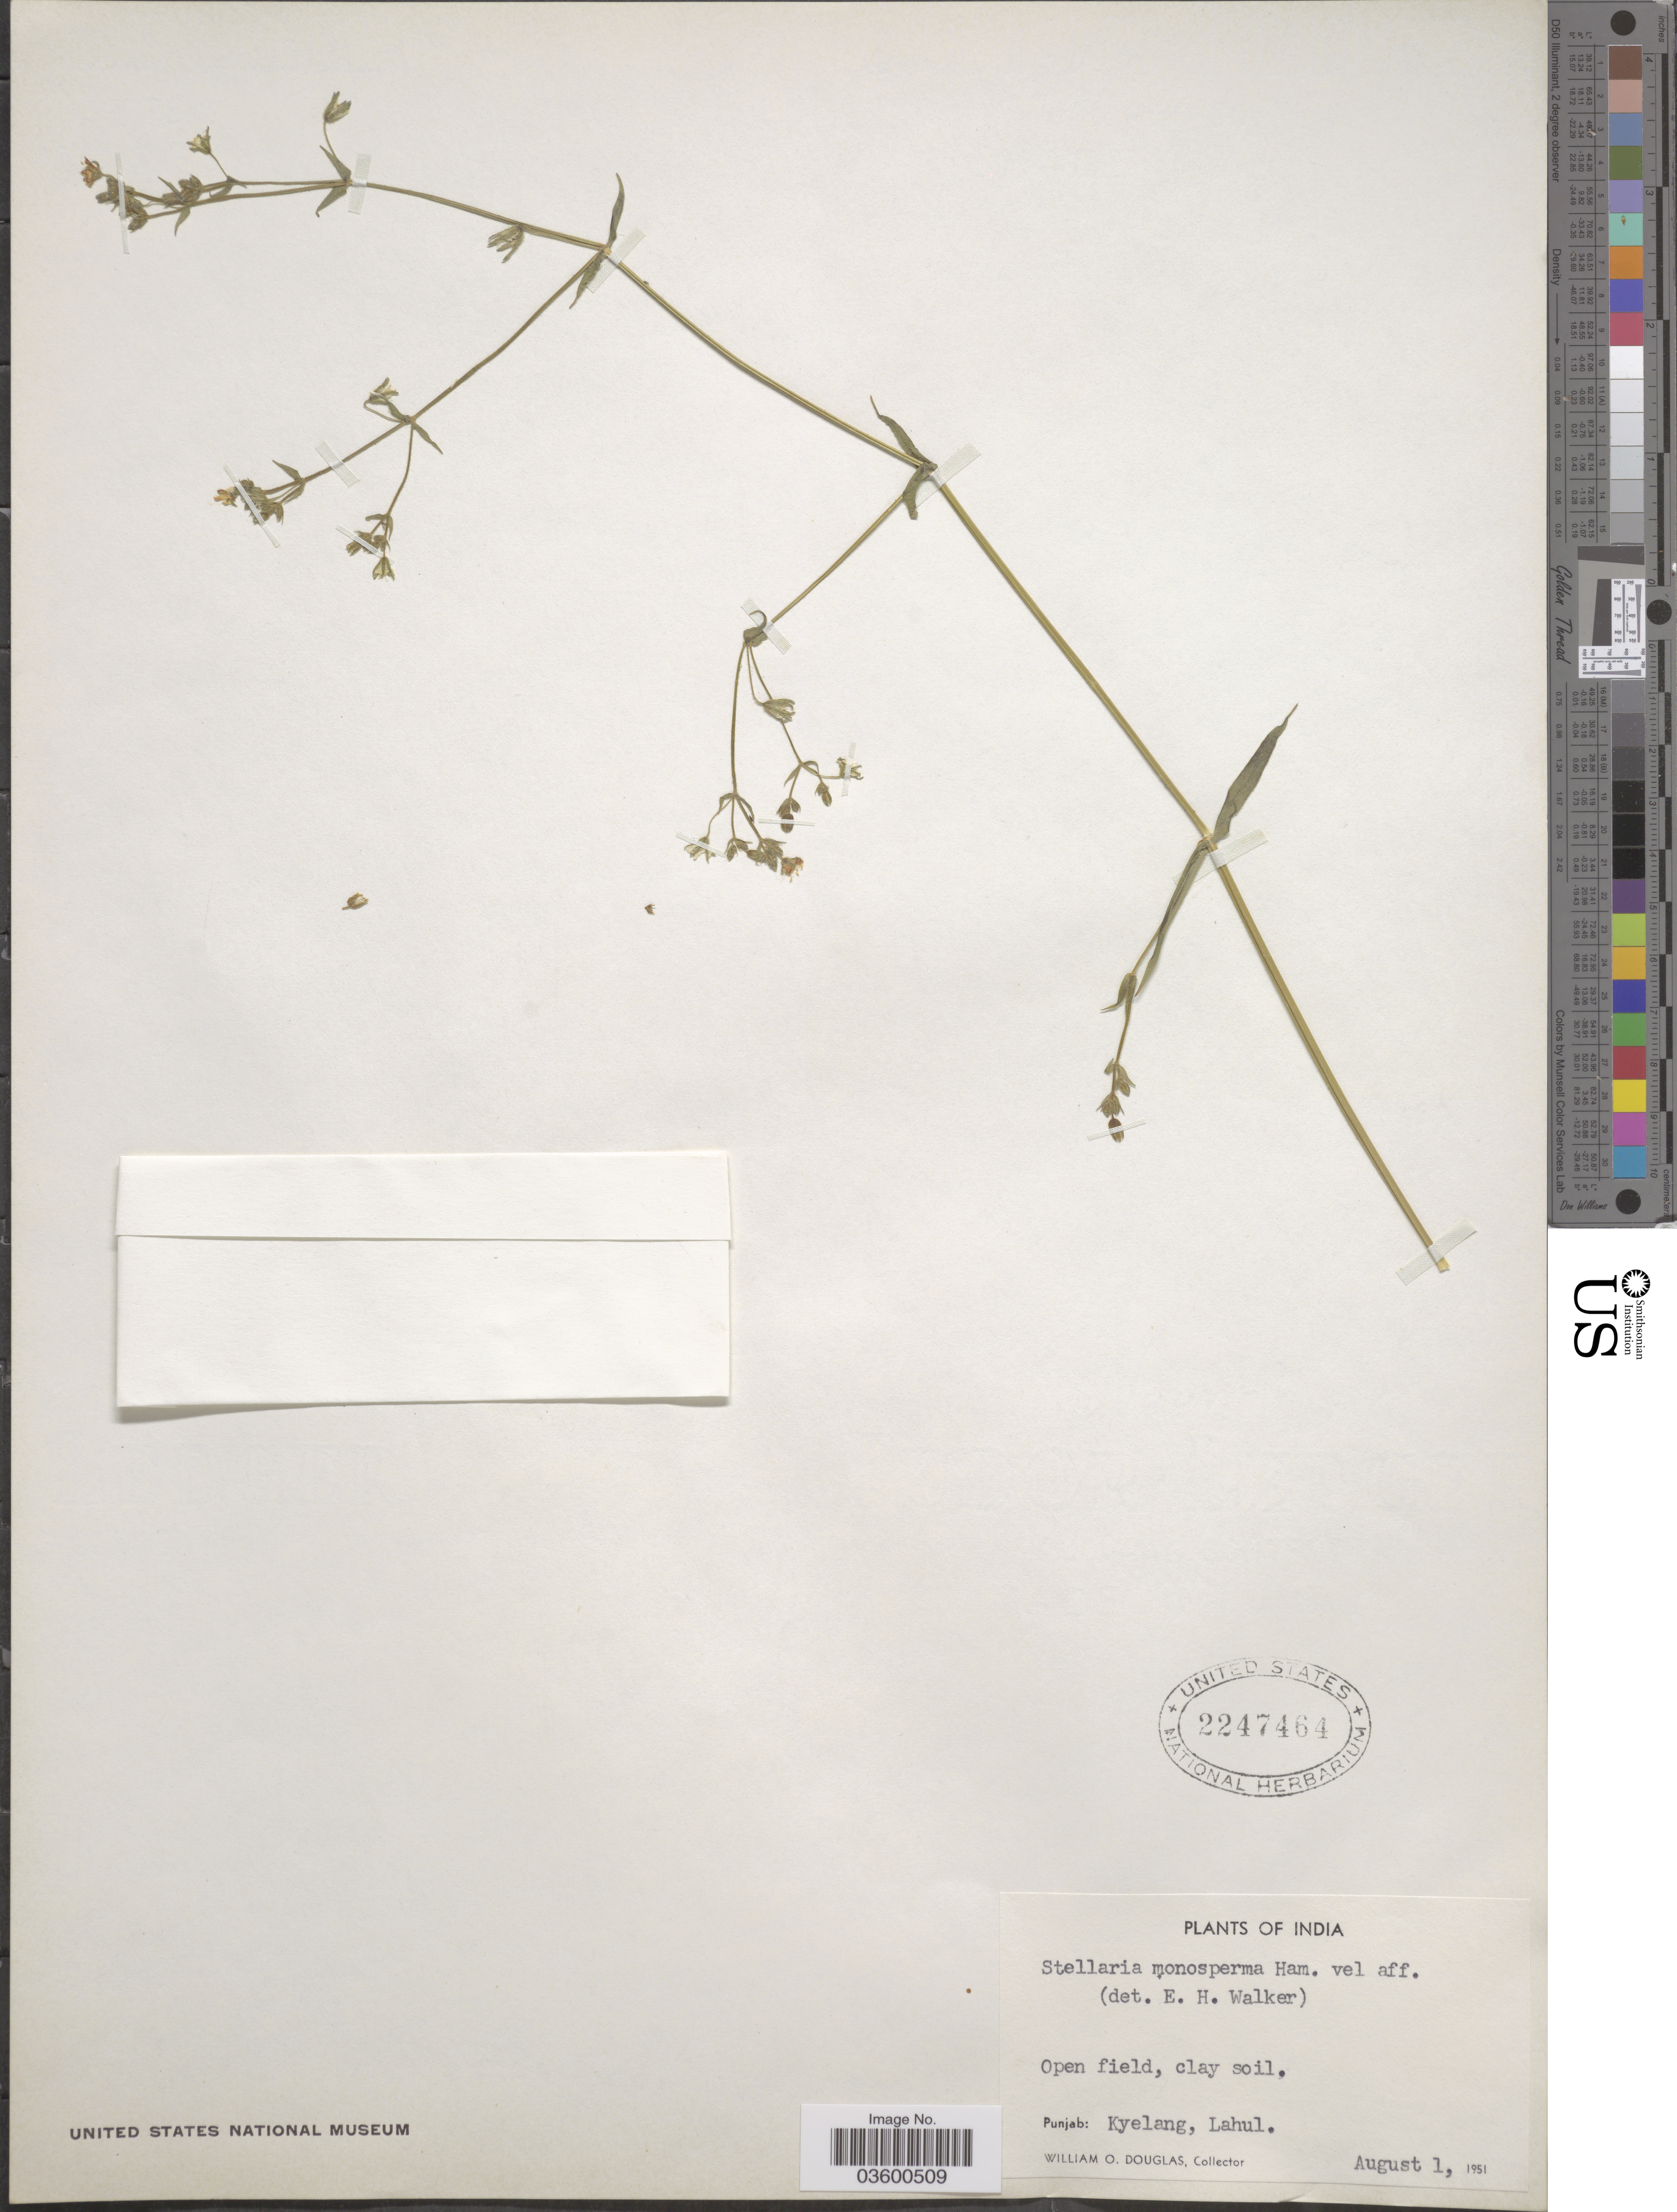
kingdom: Plantae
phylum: Tracheophyta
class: Magnoliopsida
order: Caryophyllales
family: Caryophyllaceae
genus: Schizotechium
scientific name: Schizotechium monospermum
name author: (Buch.-Ham. ex D. Don) Pusalkar & S.K. Srivast.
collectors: W. Douglas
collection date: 1951-08-01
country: India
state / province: Punjab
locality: Kyelang, Lahul.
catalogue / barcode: US 2247464